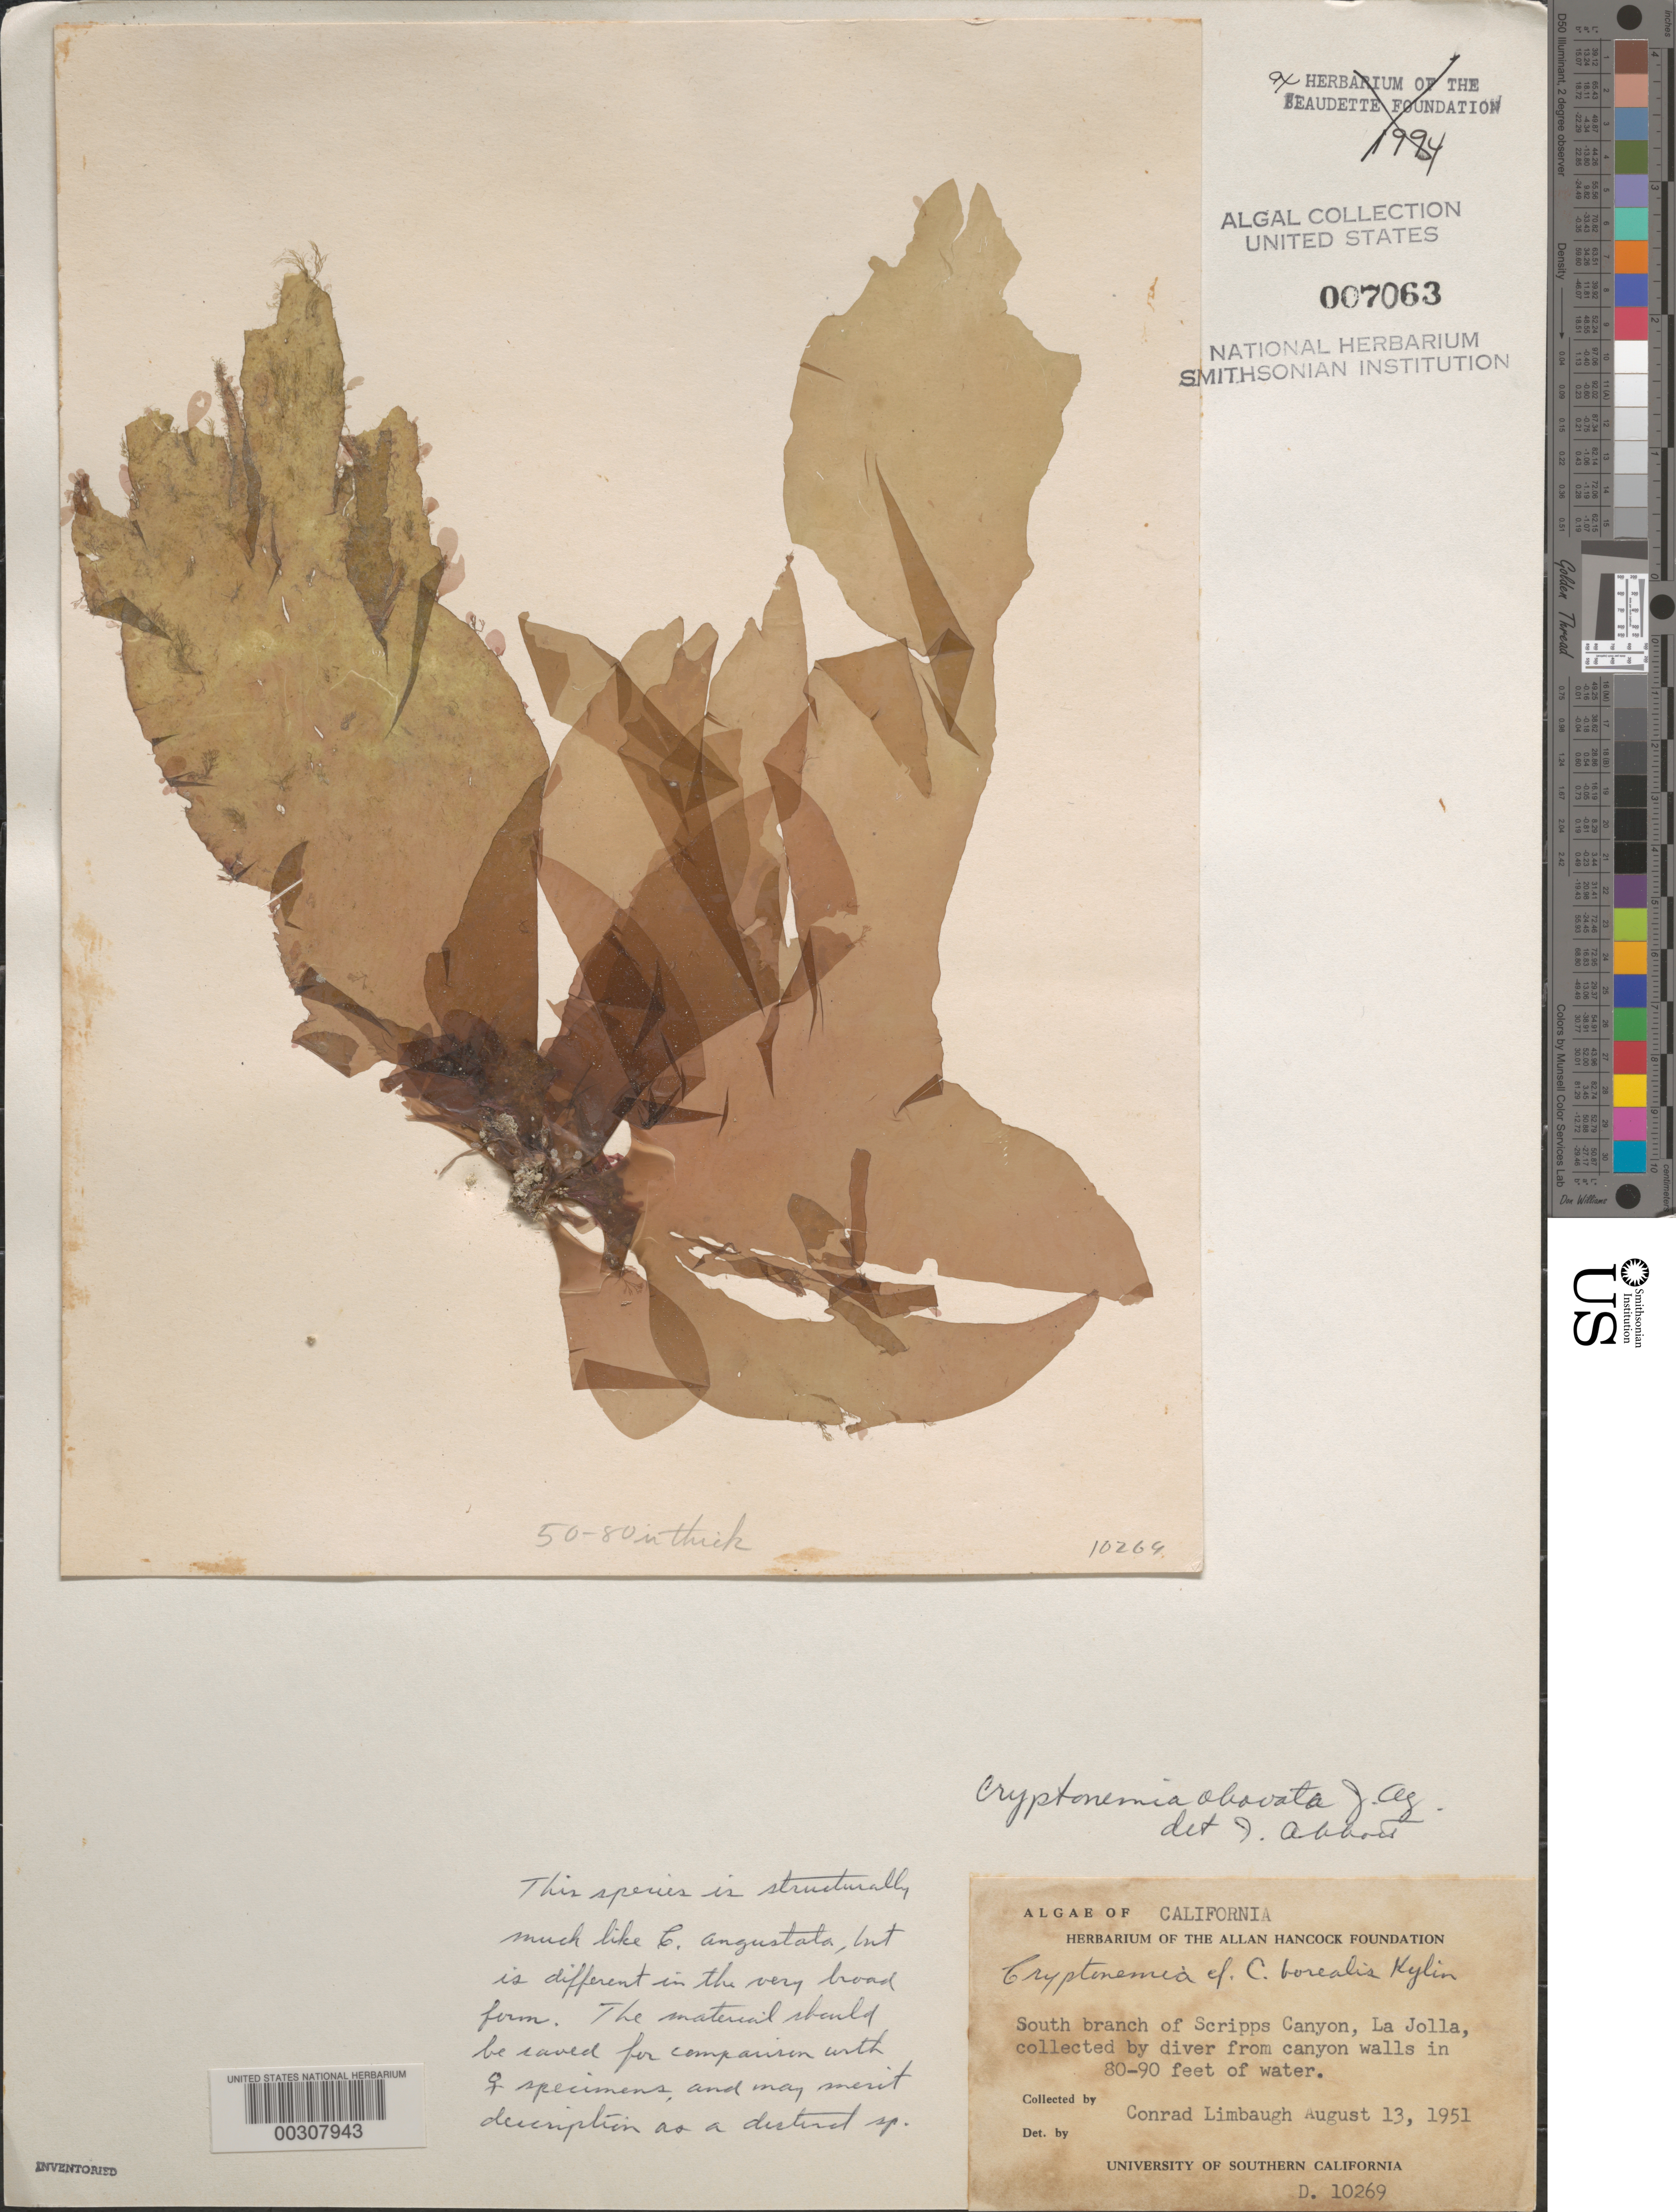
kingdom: Plantae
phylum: Rhodophyta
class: Florideophyceae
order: Halymeniales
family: Halymeniaceae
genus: Cryptonemia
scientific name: Cryptonemia obovata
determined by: Abbott, Isabella A.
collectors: C. Limbaugh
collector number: EYD 10269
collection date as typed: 13 Aug 1951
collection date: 1951-08-13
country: United States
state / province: California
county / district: San Diego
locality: La Jolla, south branch of Scripps Canyon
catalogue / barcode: US 7063